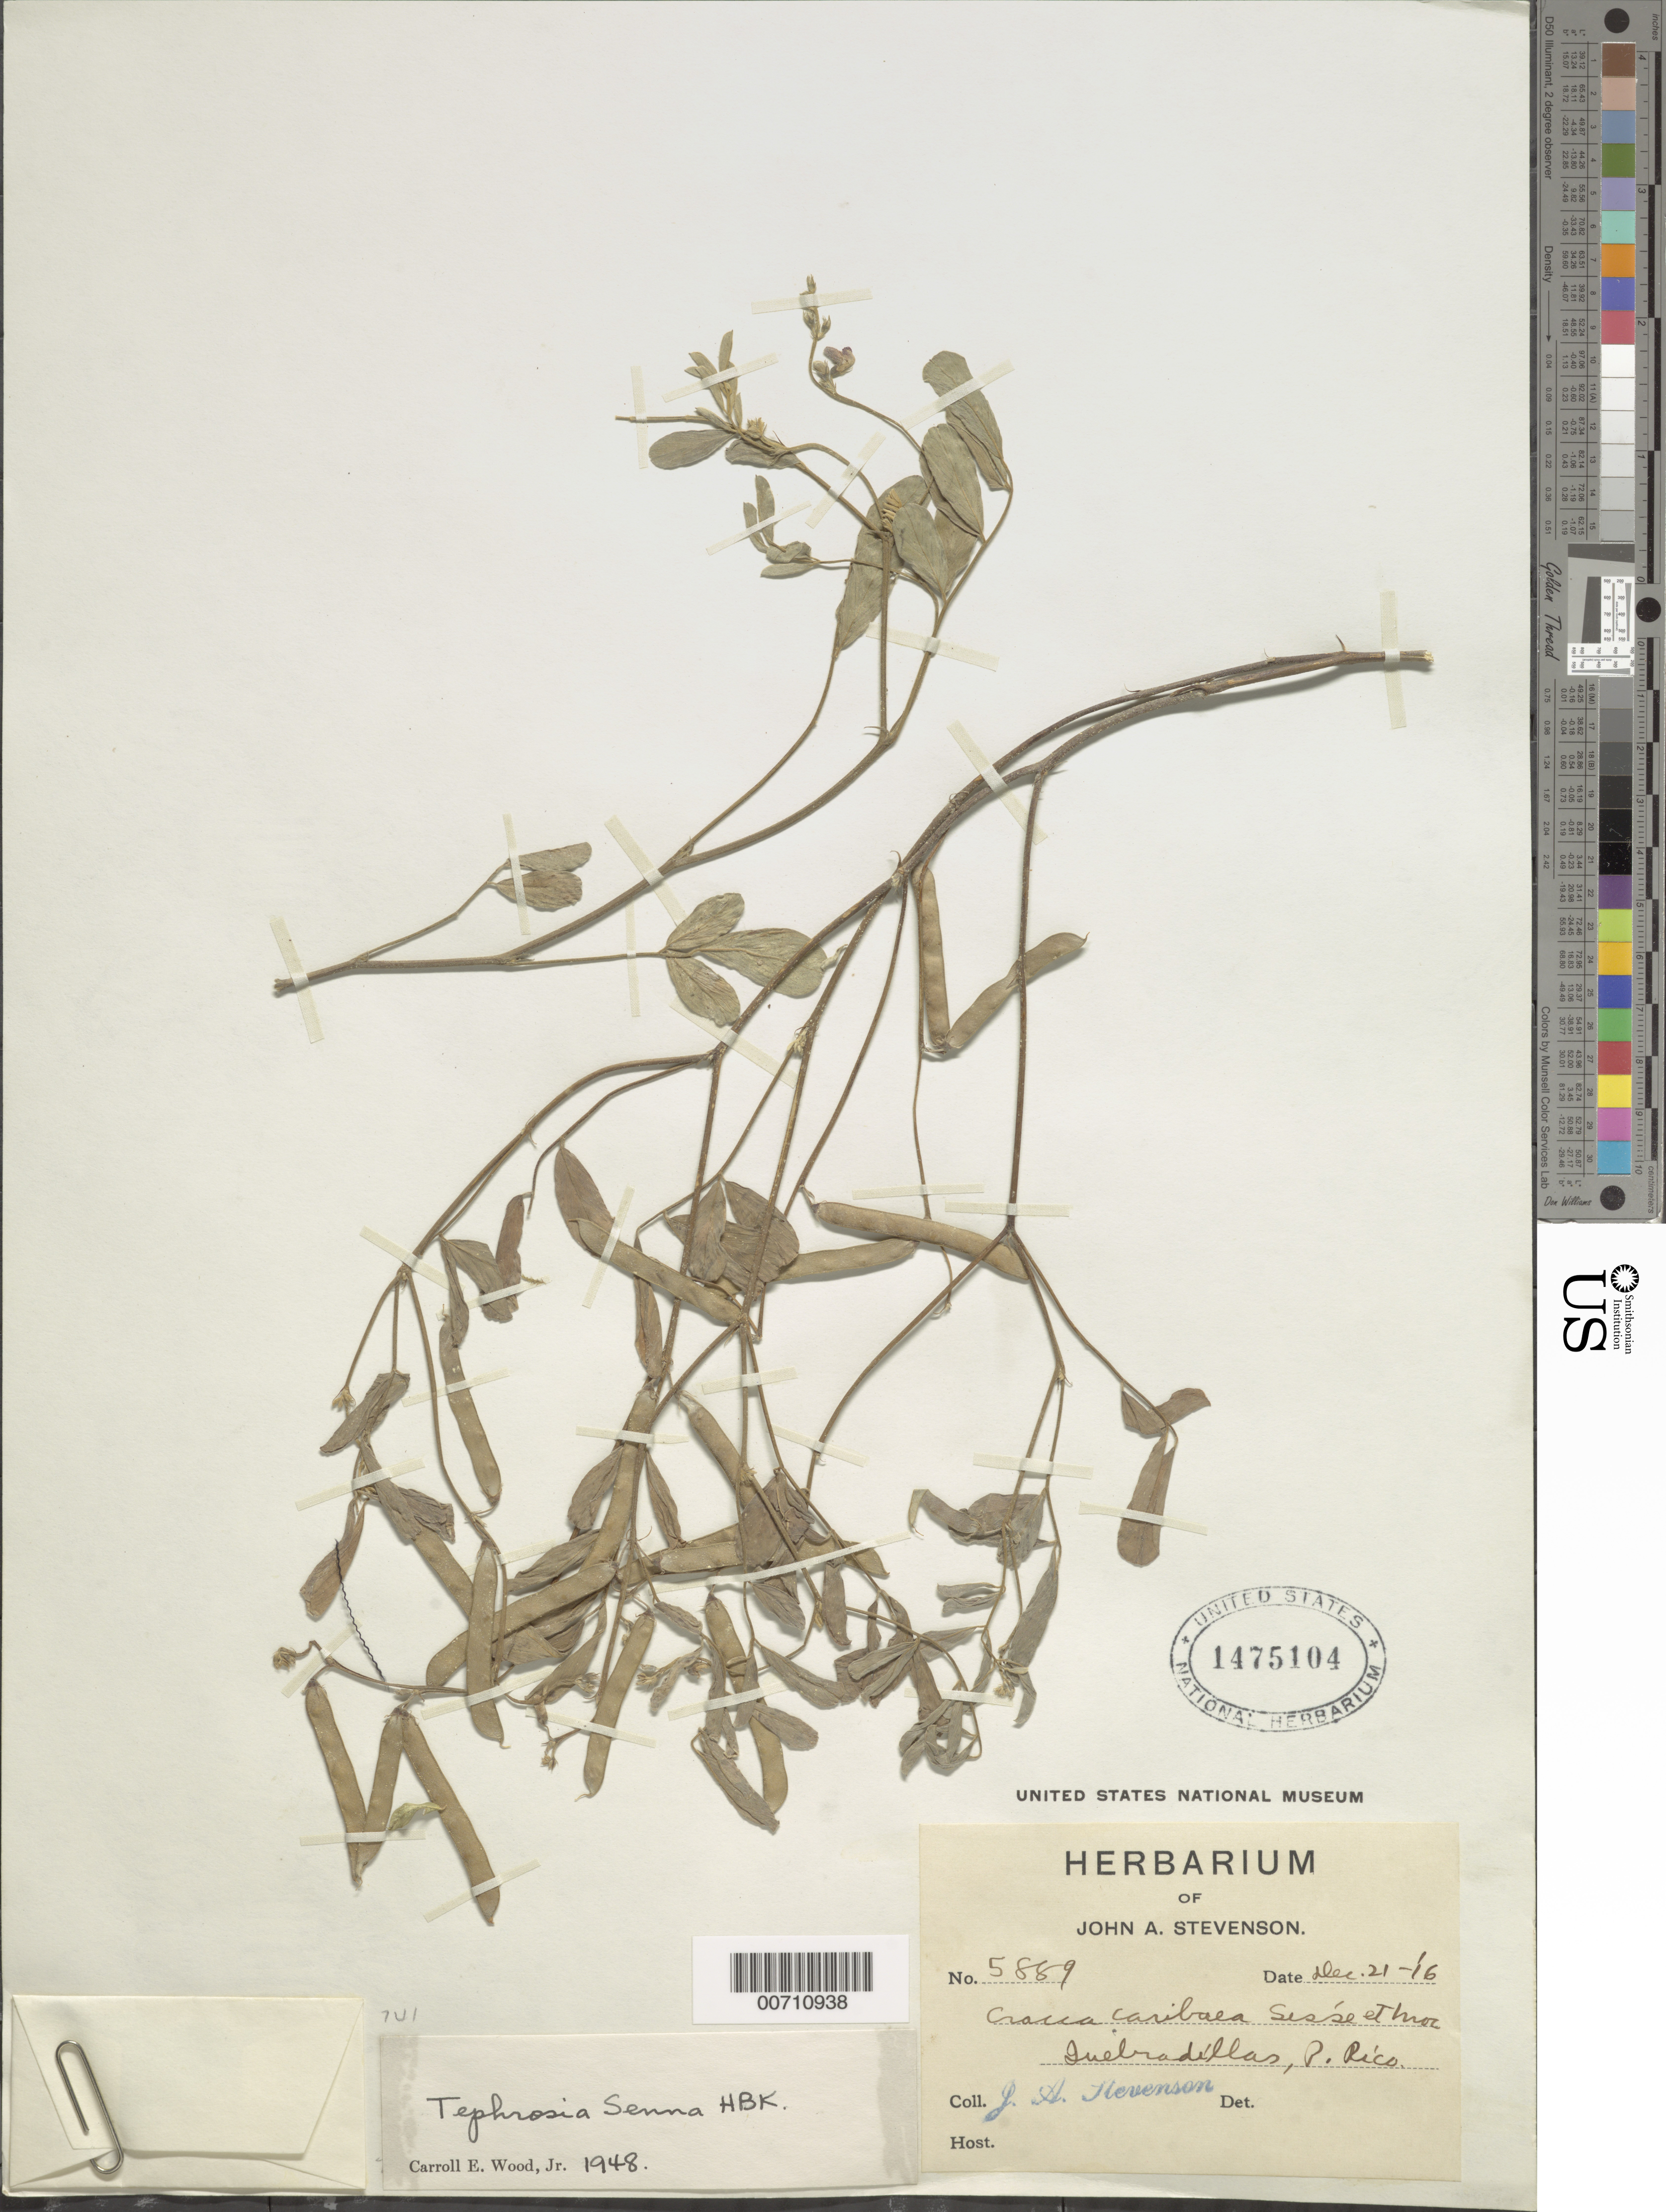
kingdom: Plantae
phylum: Tracheophyta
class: Magnoliopsida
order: Fabales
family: Fabaceae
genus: Tephrosia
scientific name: Tephrosia senna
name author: Kunth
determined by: Wood, C. E., Jr.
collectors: J. Stevenson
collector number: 5889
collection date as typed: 21 Dec 1916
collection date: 1916-12-21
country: Puerto Rico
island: Greater Antilles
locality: Quebradillas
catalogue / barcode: US 1475104